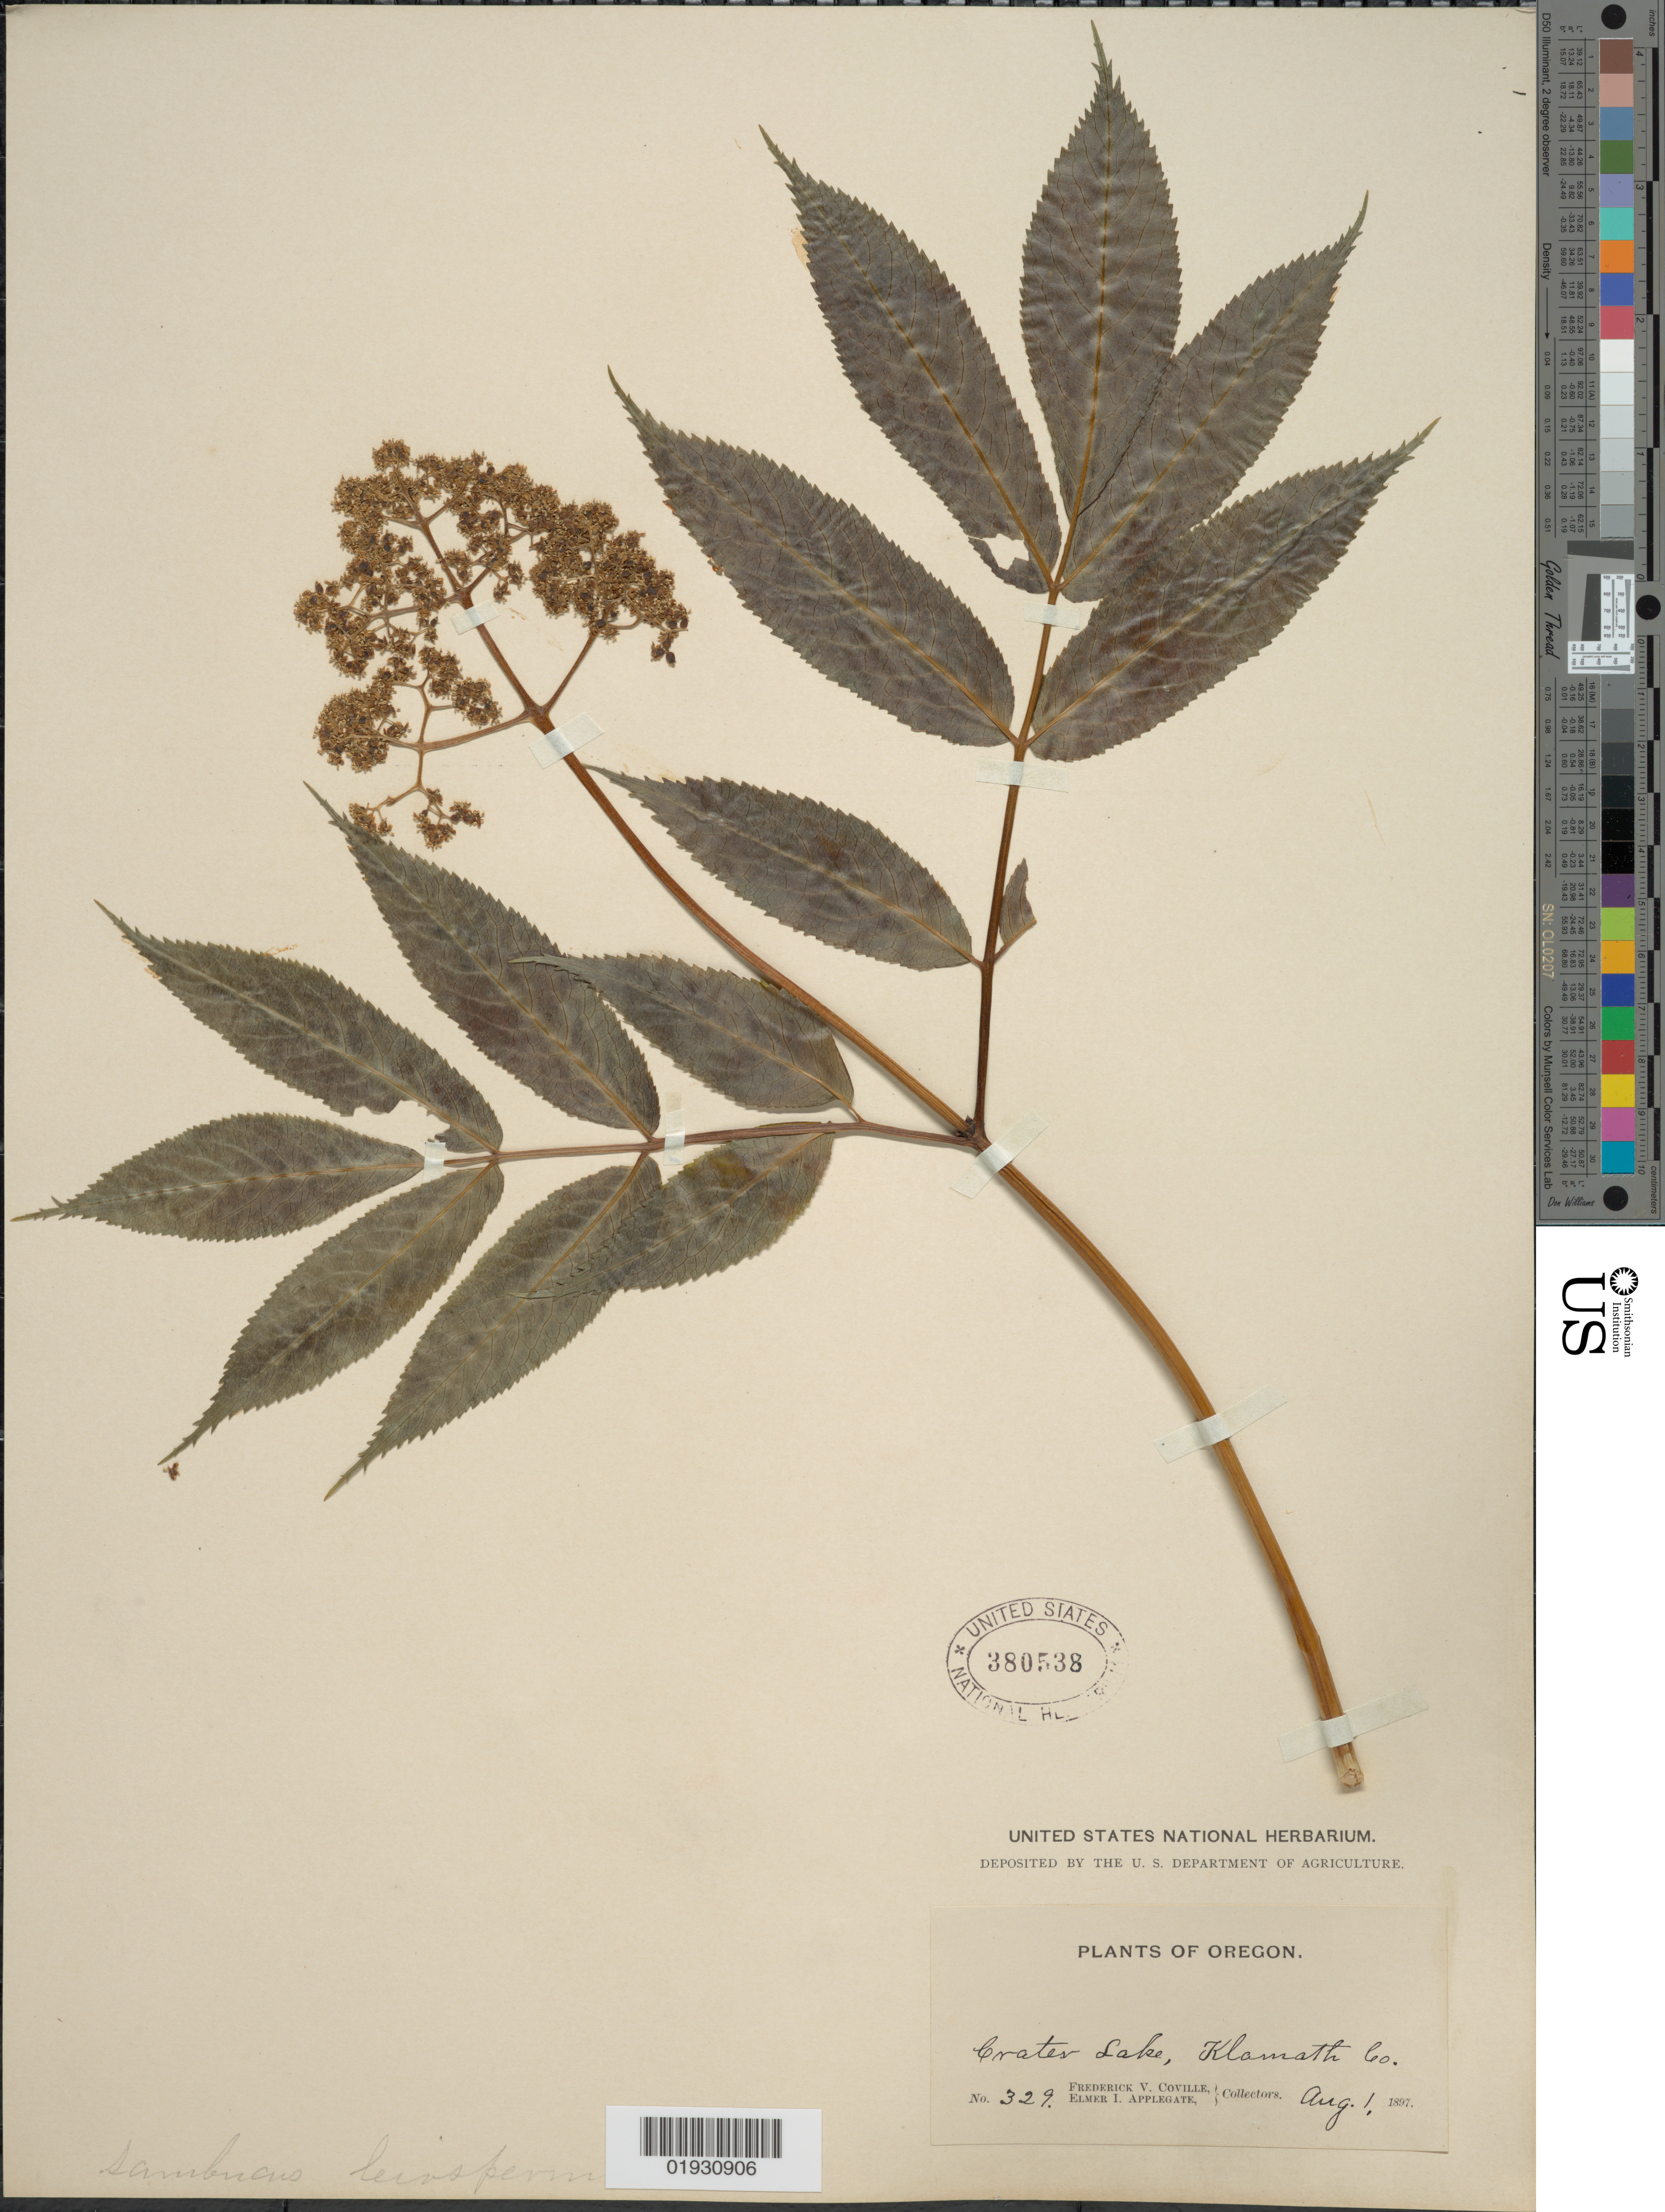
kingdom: Plantae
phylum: Tracheophyta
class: Magnoliopsida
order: Dipsacales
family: Viburnaceae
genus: Sambucus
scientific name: Sambucus leiosperma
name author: Leiberg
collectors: F. V. Coville & E. I. Applegate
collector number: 329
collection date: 1897-08-01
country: United States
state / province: Oregon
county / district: Klamath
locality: Crater Lake, Klamath Co.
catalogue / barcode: US 380538